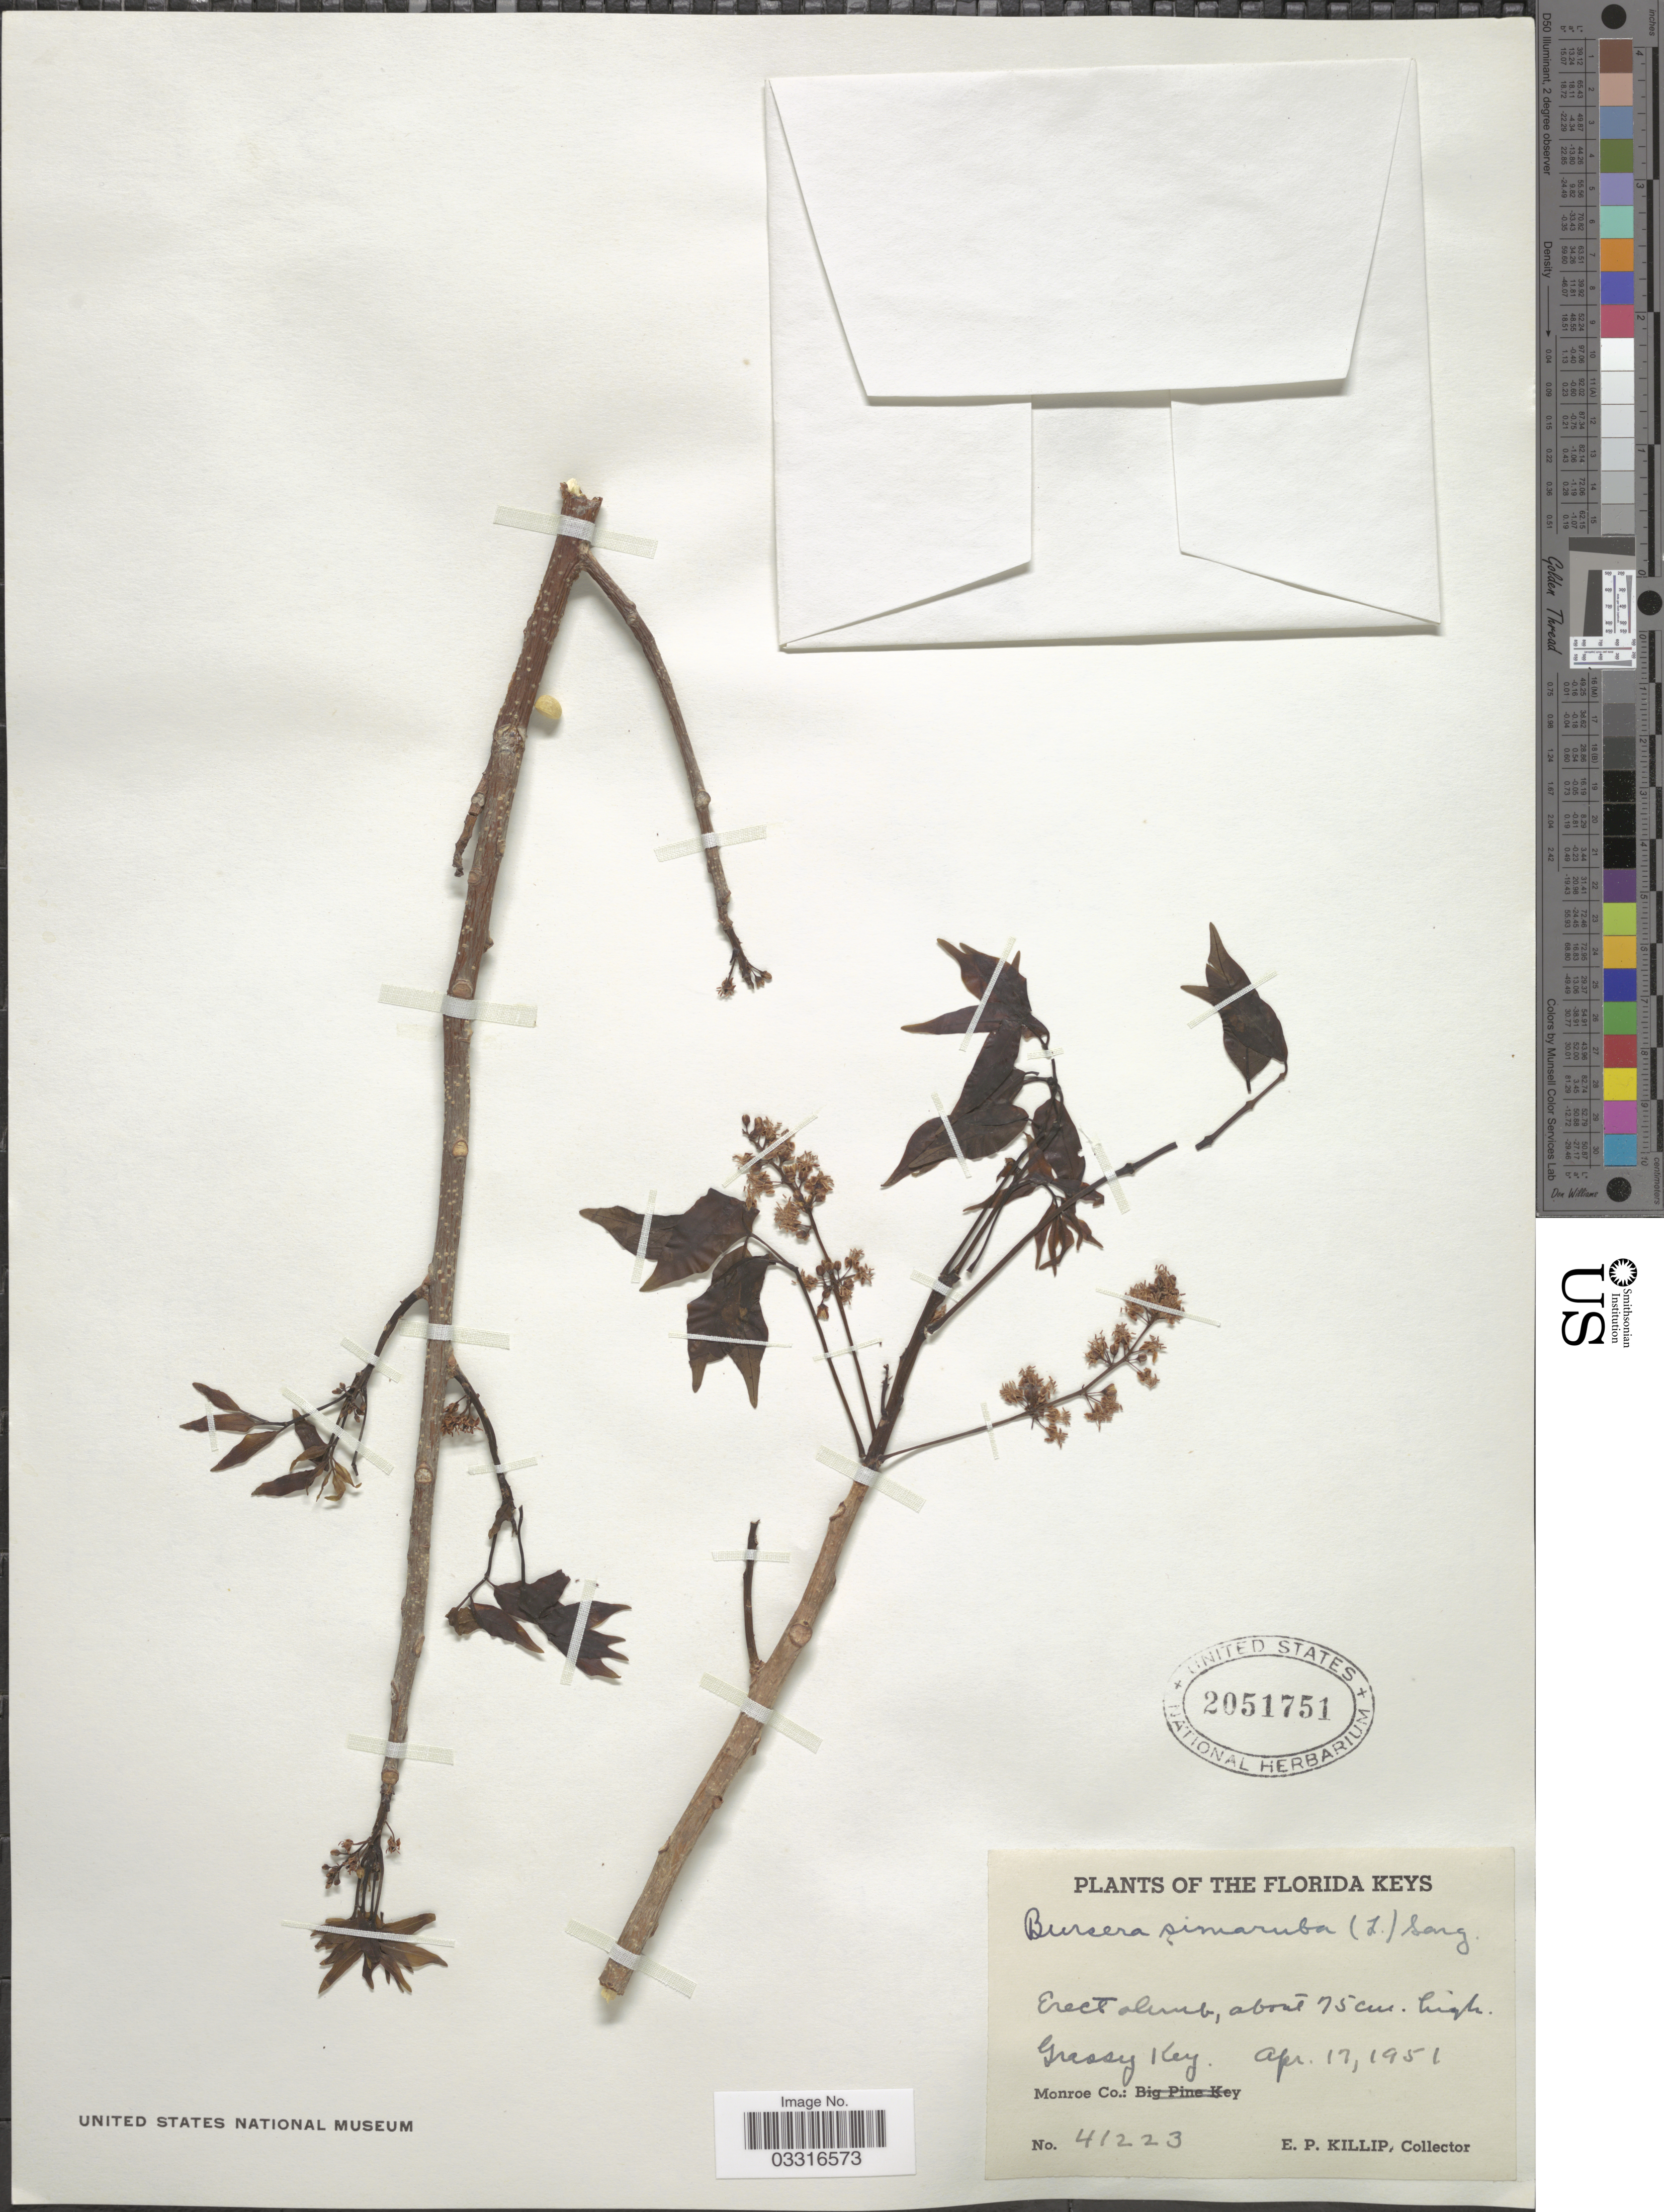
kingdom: Plantae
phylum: Tracheophyta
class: Magnoliopsida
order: Sapindales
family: Burseraceae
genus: Bursera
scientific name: Bursera simaruba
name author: (L.) Sarg.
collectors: E. P. Killip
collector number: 41223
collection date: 1951-04-17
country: United States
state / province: Florida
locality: The Florida Keys, Grassy Key, Monroe Co.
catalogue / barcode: US 2051751